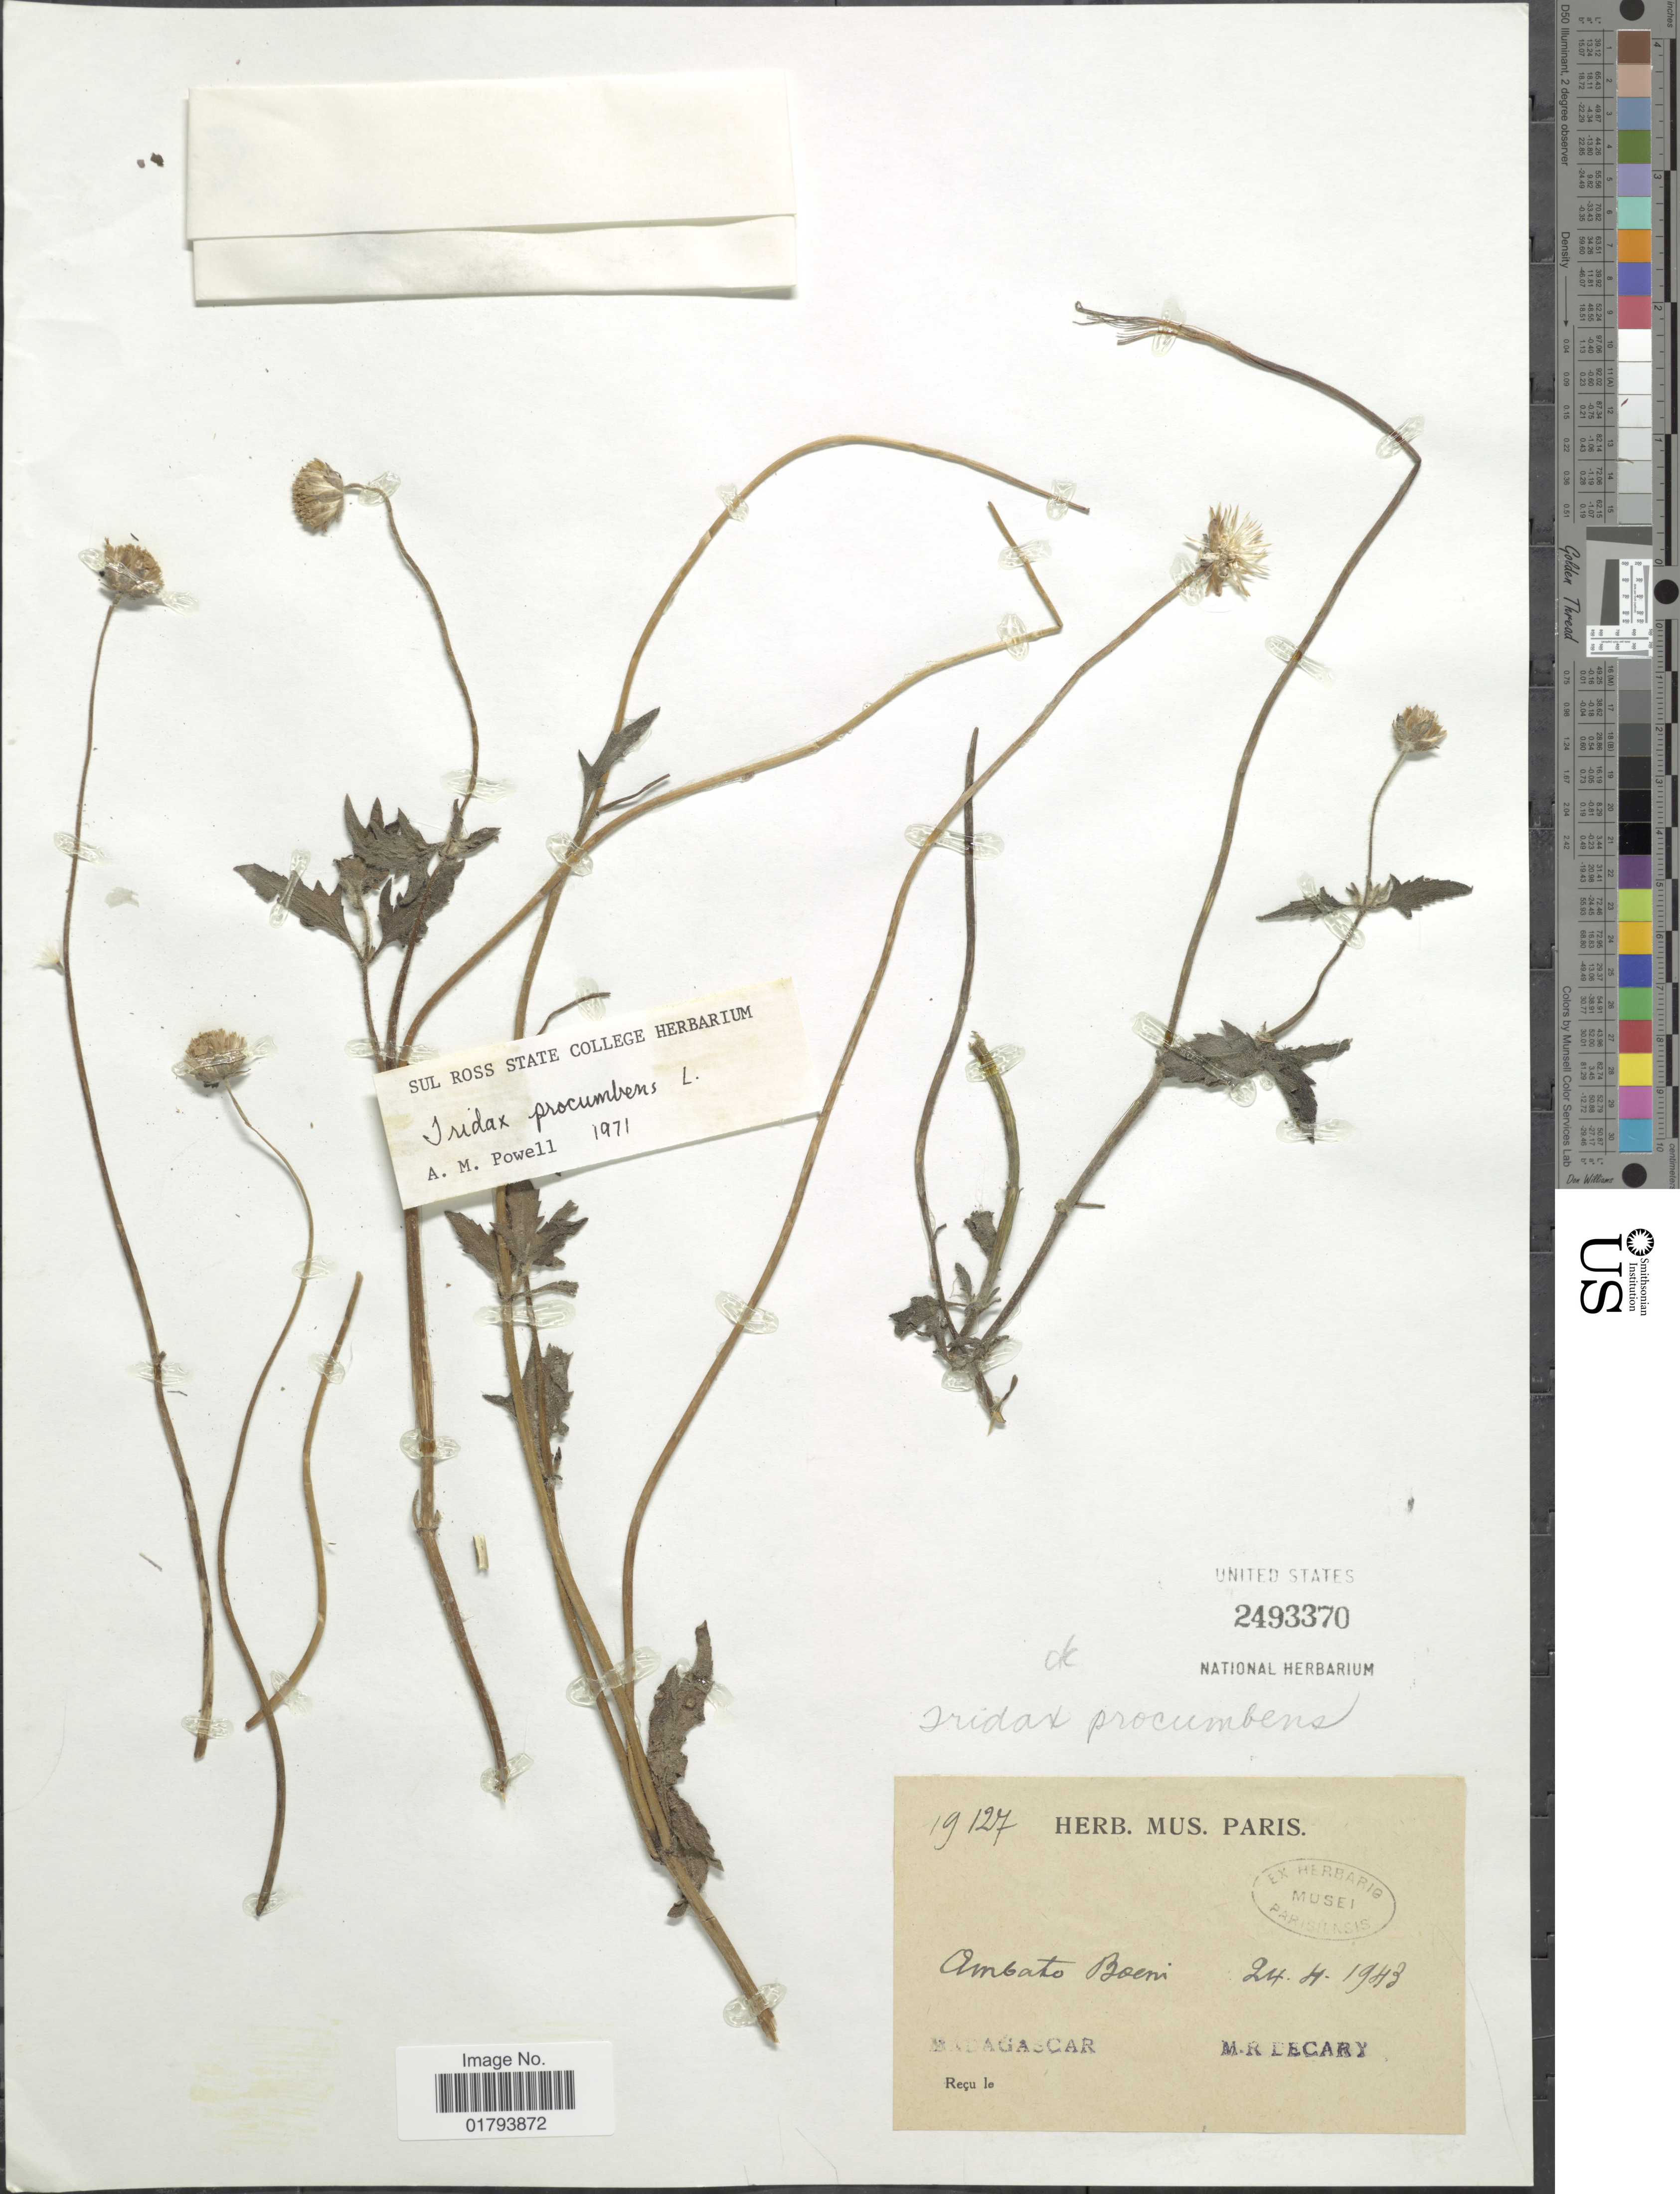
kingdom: Plantae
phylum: Tracheophyta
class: Magnoliopsida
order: Asterales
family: Asteraceae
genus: Tridax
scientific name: Tridax procumbens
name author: L.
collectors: R. Decary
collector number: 19127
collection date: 1943-04-24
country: Madagascar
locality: Ambato Boeni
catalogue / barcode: US 2493370